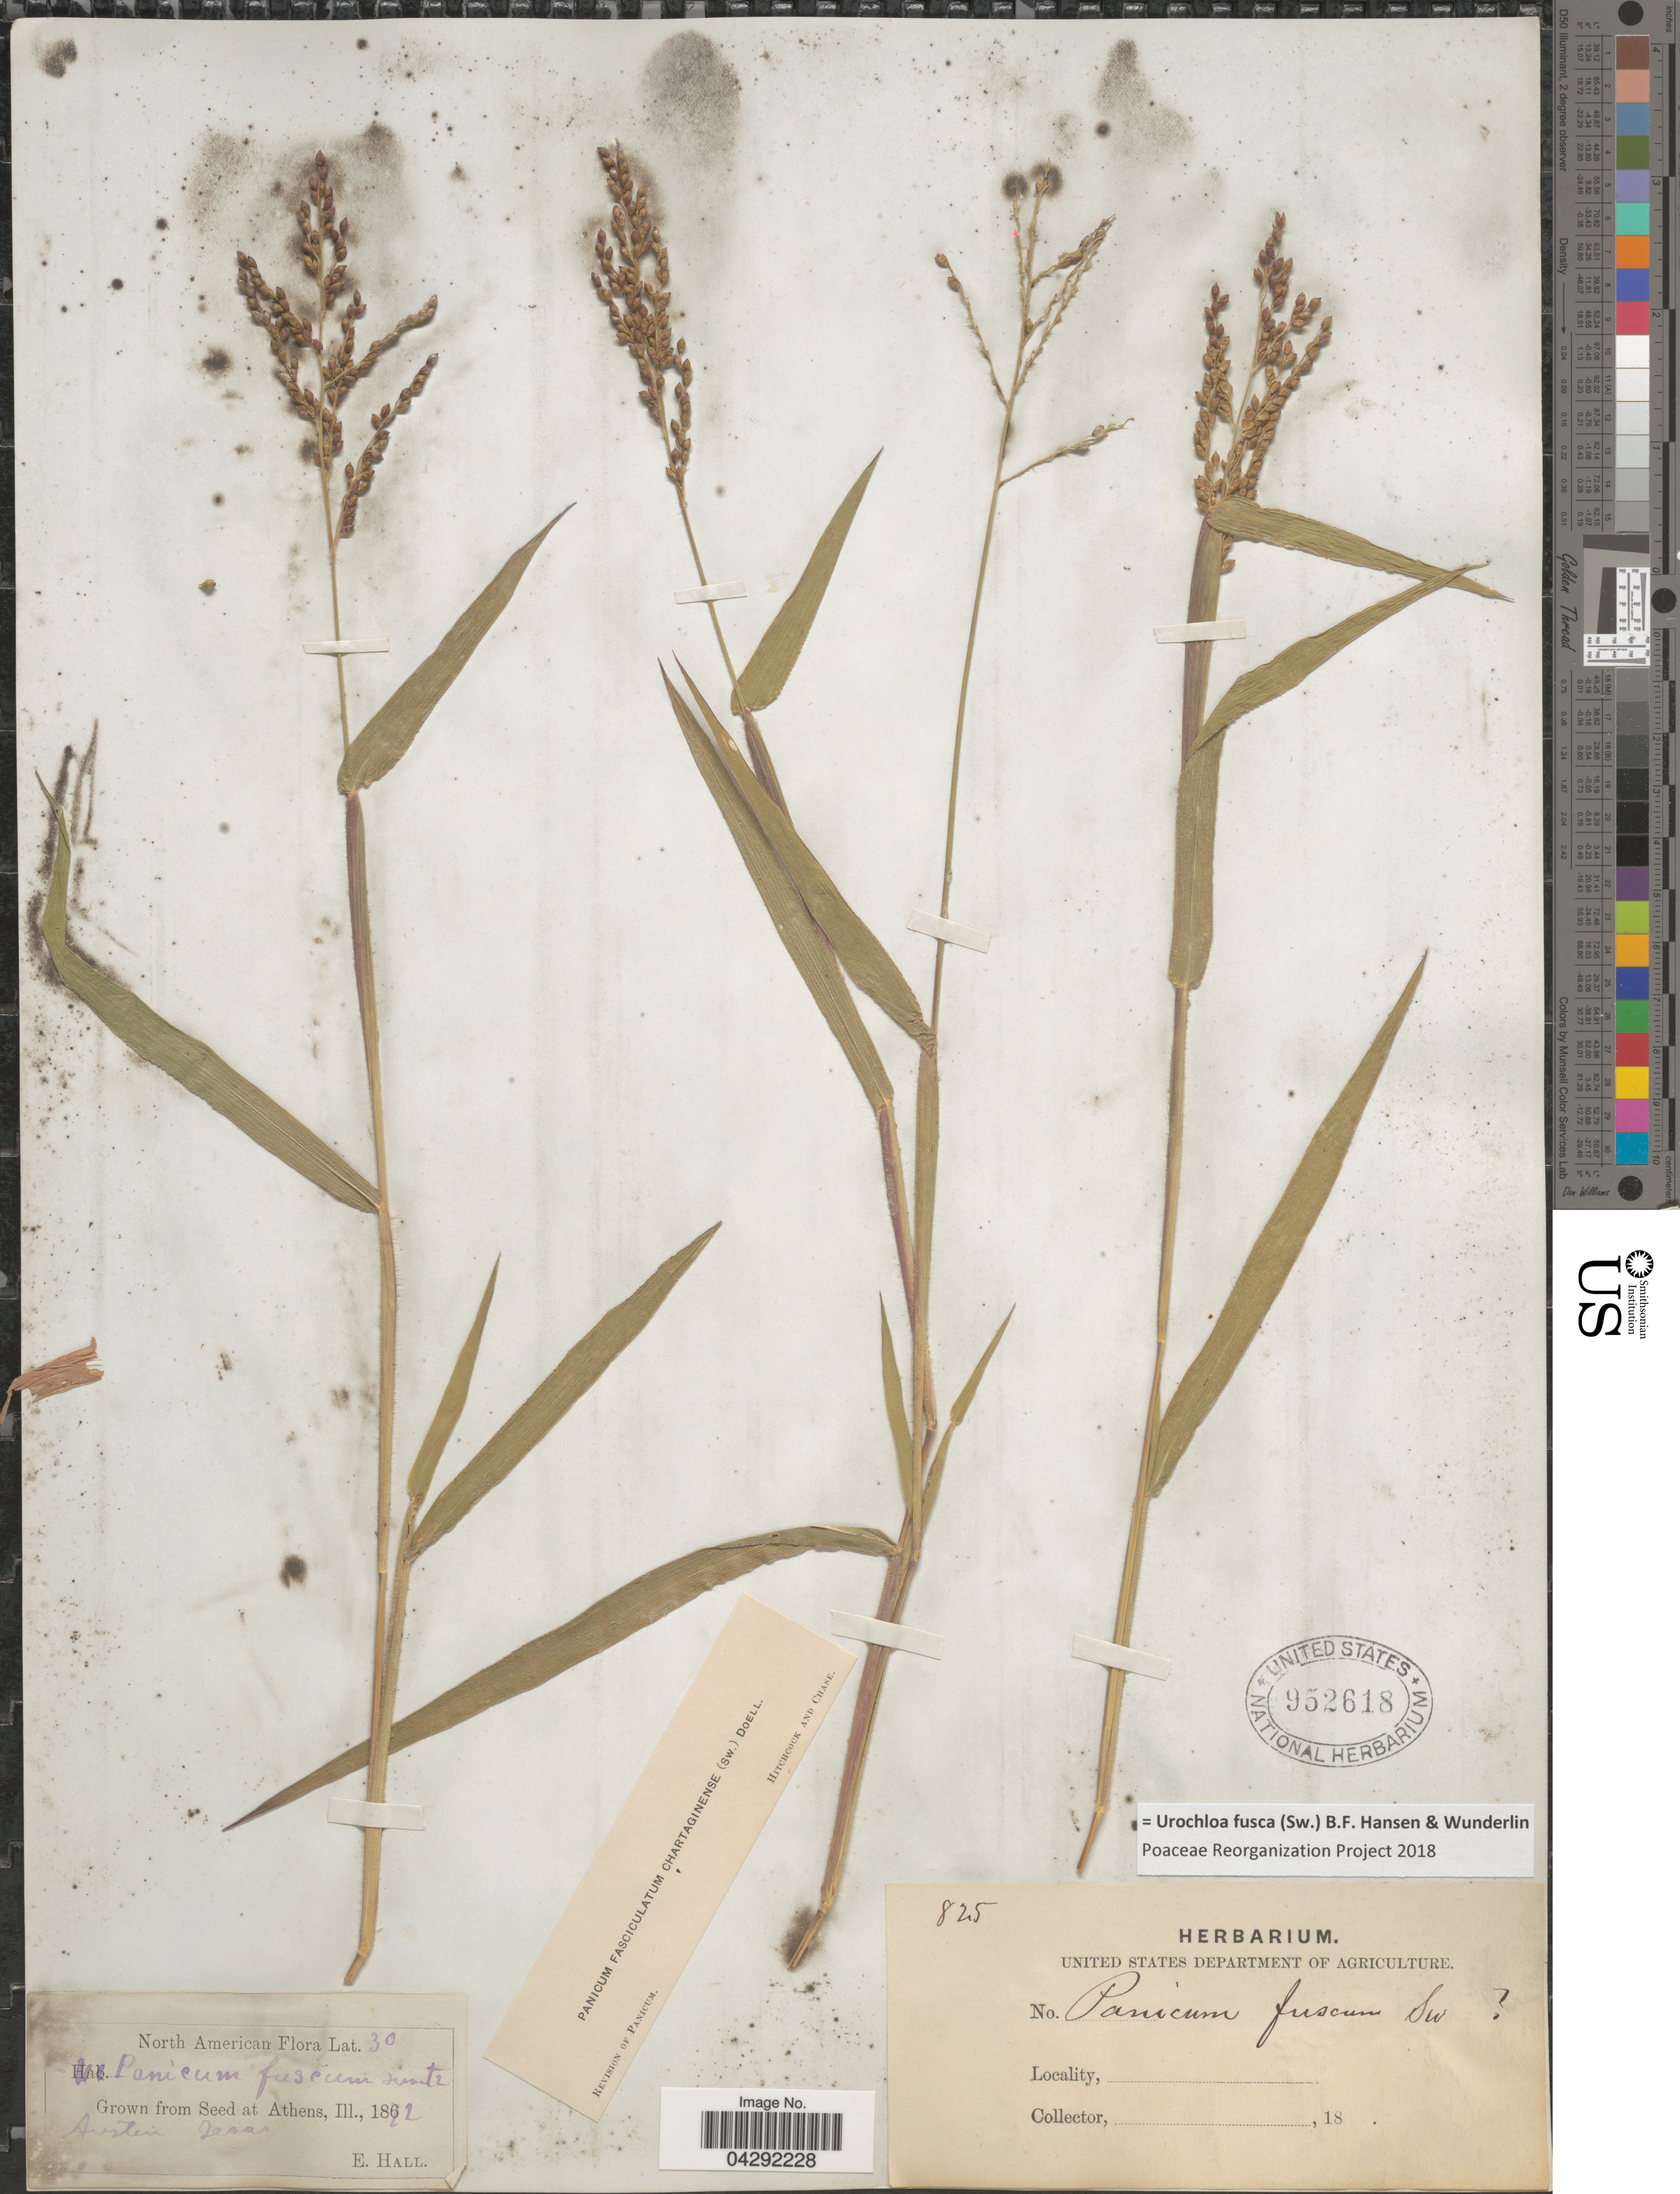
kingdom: Plantae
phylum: Tracheophyta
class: Liliopsida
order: Poales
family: Poaceae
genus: Urochloa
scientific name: Urochloa fusca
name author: (Sw.) B.F. Hansen & Wunderlin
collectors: E. Hall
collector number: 825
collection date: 1872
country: United States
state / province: Texas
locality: Grown from Seed at Athens, III. Austin.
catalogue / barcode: US 952618